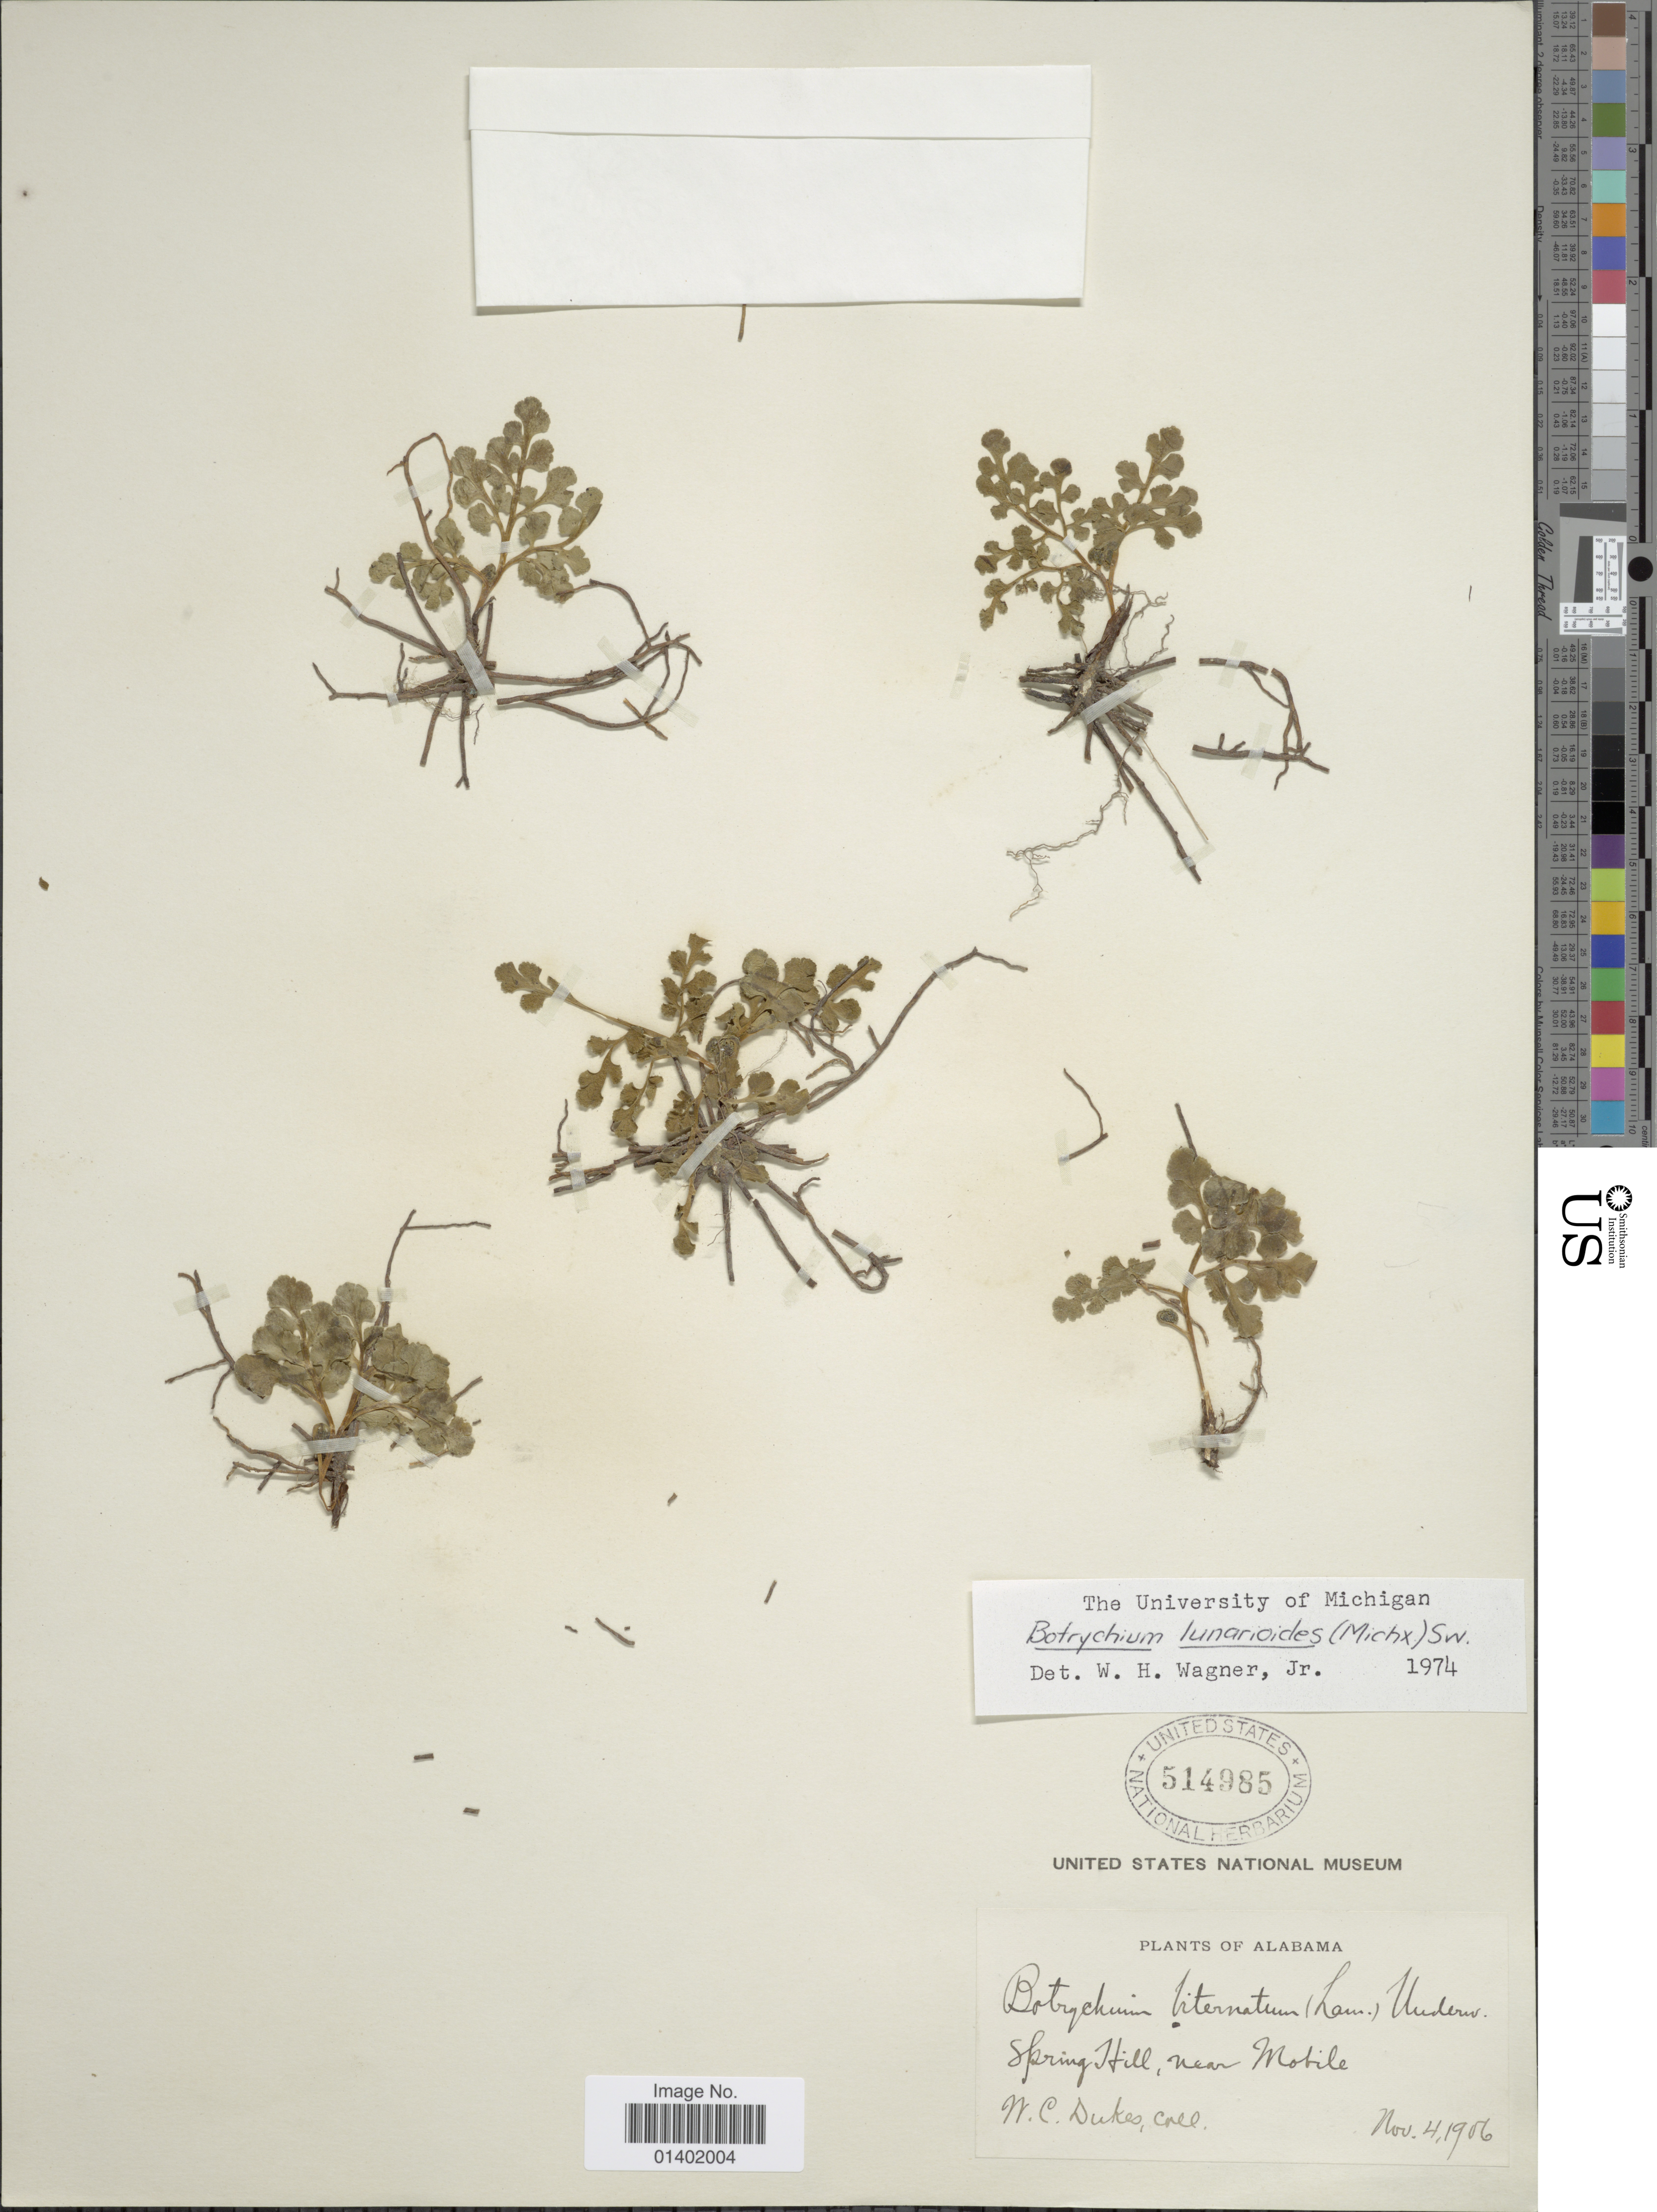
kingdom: Plantae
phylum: Tracheophyta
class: Polypodiopsida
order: Ophioglossales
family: Ophioglossaceae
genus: Botrychium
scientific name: Botrychium lunarioides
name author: (Michaux) Sw.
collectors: W. C. Dukes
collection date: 1906-11-04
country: United States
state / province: Alabama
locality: Spring Hill, near Mobile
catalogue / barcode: US 514985